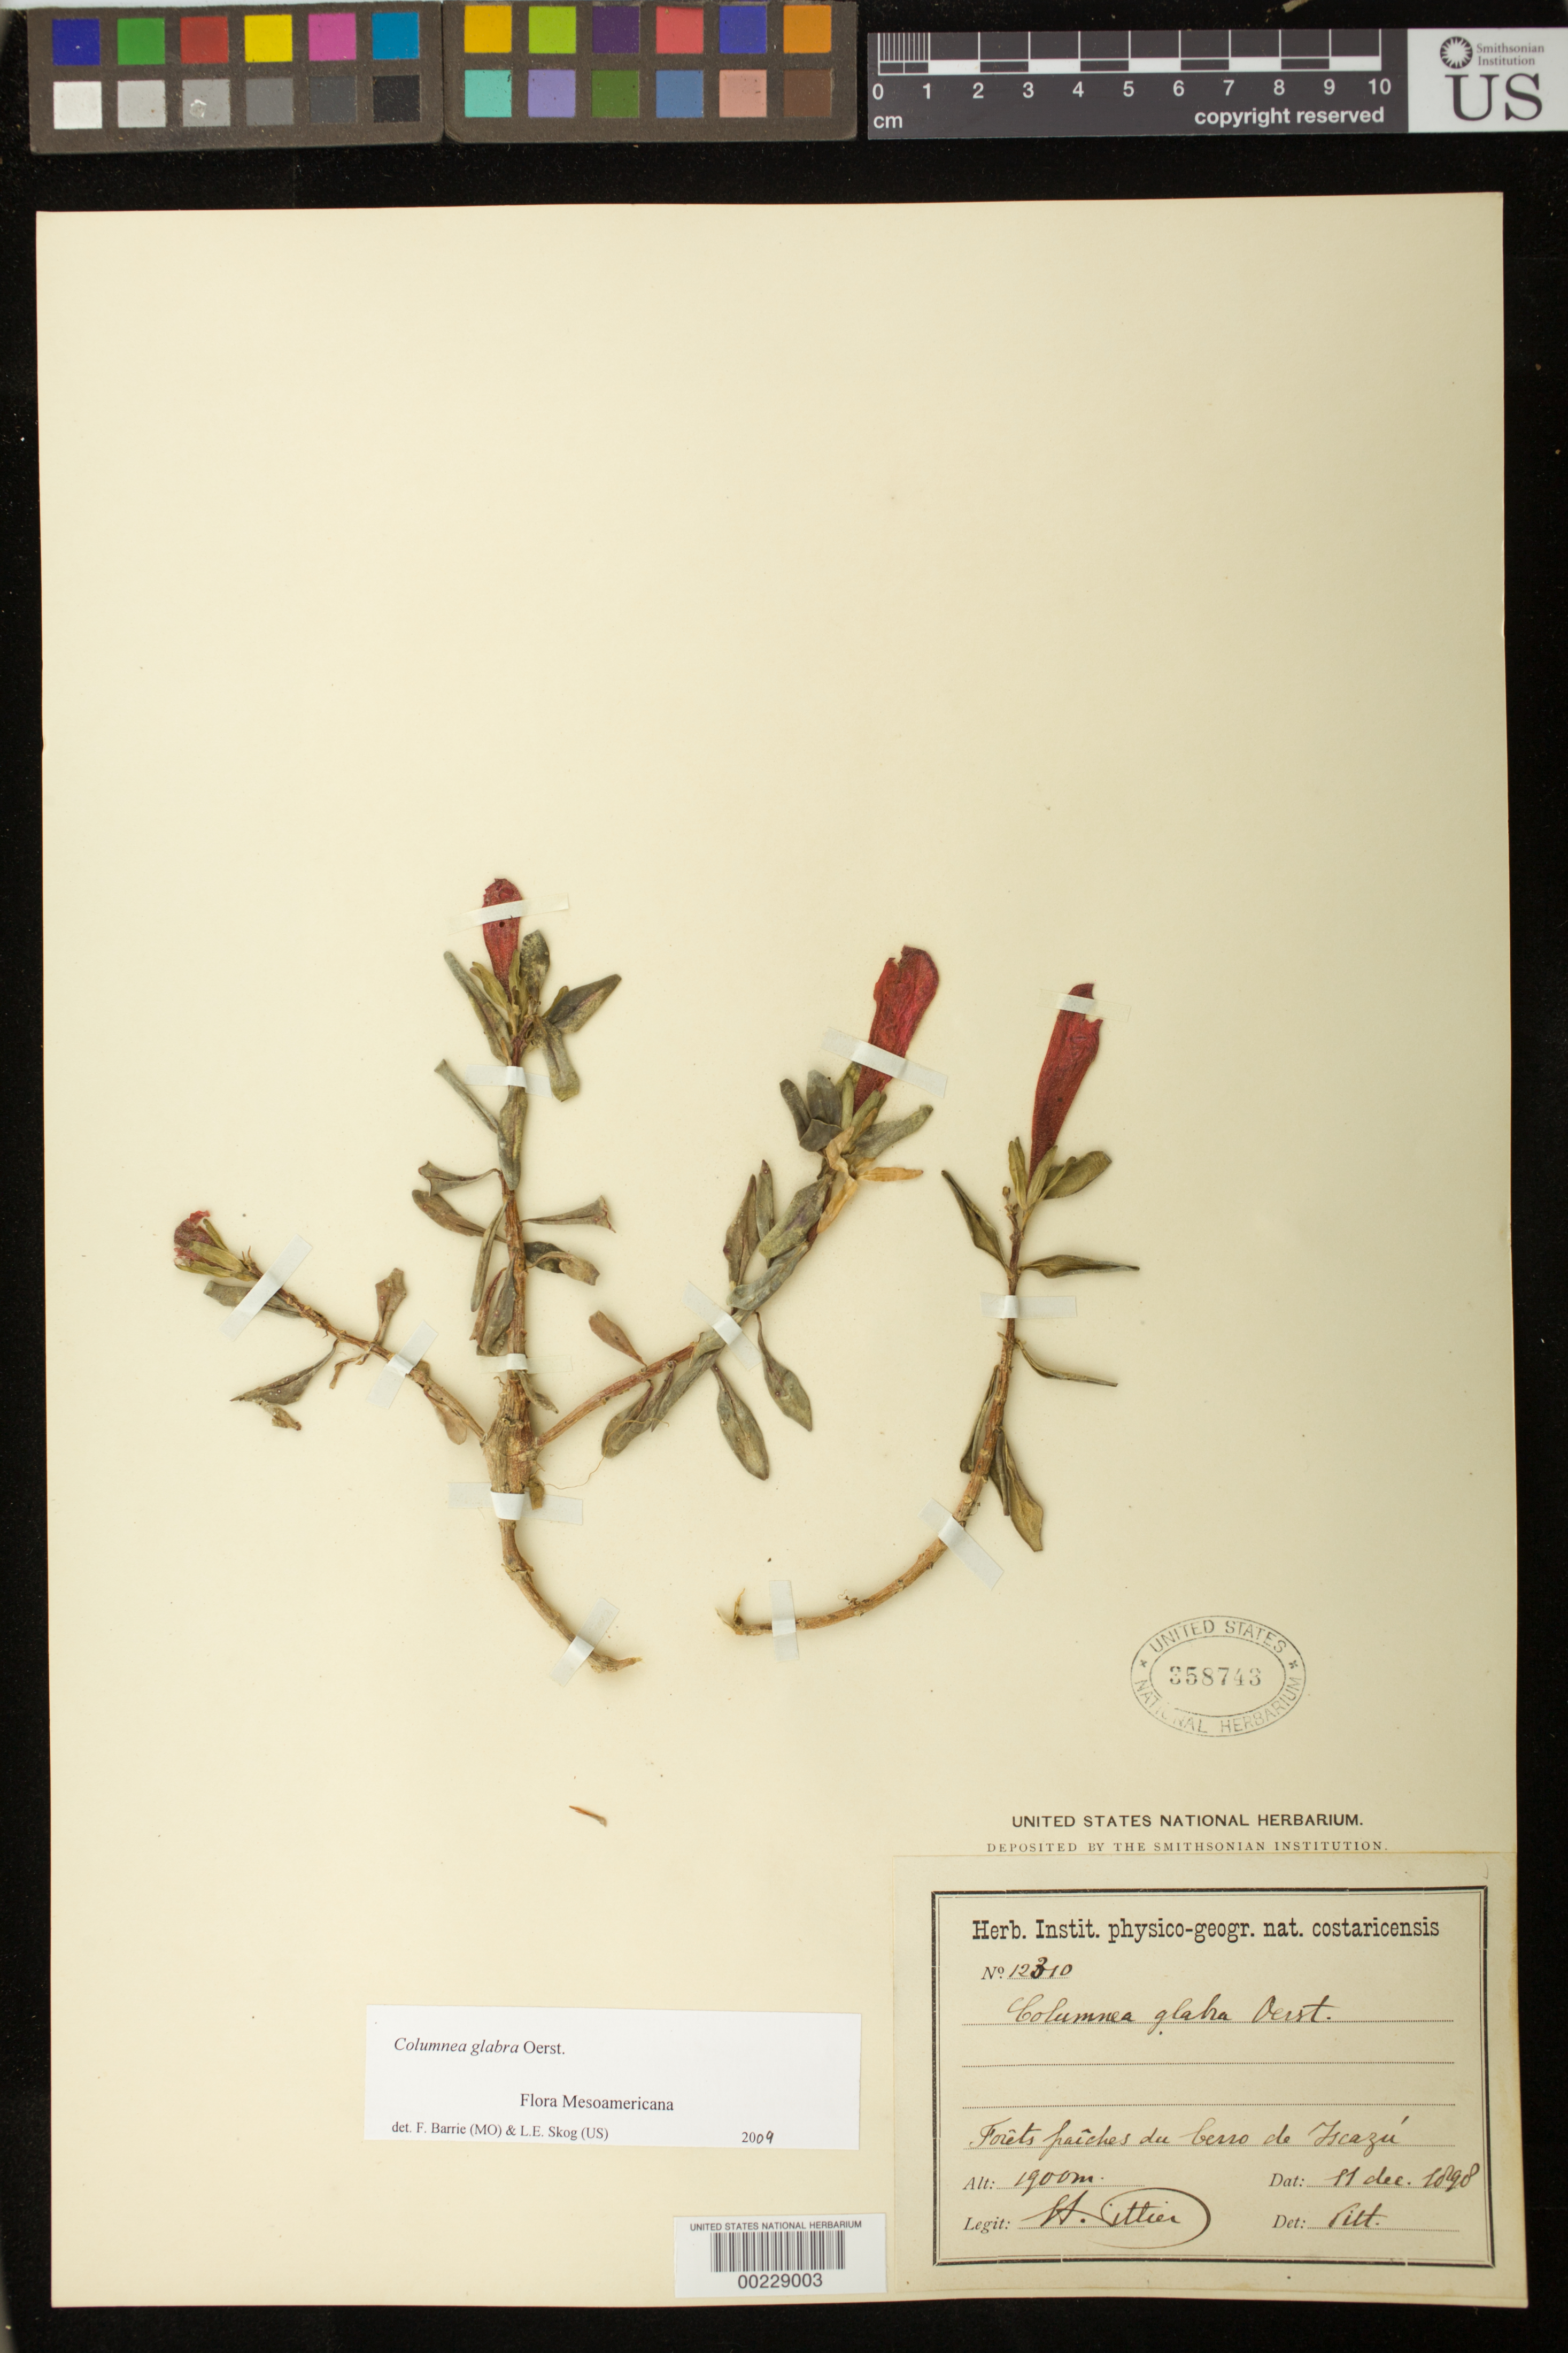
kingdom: Plantae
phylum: Tracheophyta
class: Magnoliopsida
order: Lamiales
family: Gesneriaceae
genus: Columnea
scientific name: Columnea glabra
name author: Oerst.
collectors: H. F. Pittier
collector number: HNC 12310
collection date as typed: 11 Dec 1898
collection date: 1898-12-11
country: Costa Rica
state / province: San José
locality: Cerro de Iscazú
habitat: Forêts fraîches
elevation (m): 1900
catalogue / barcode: US 358743